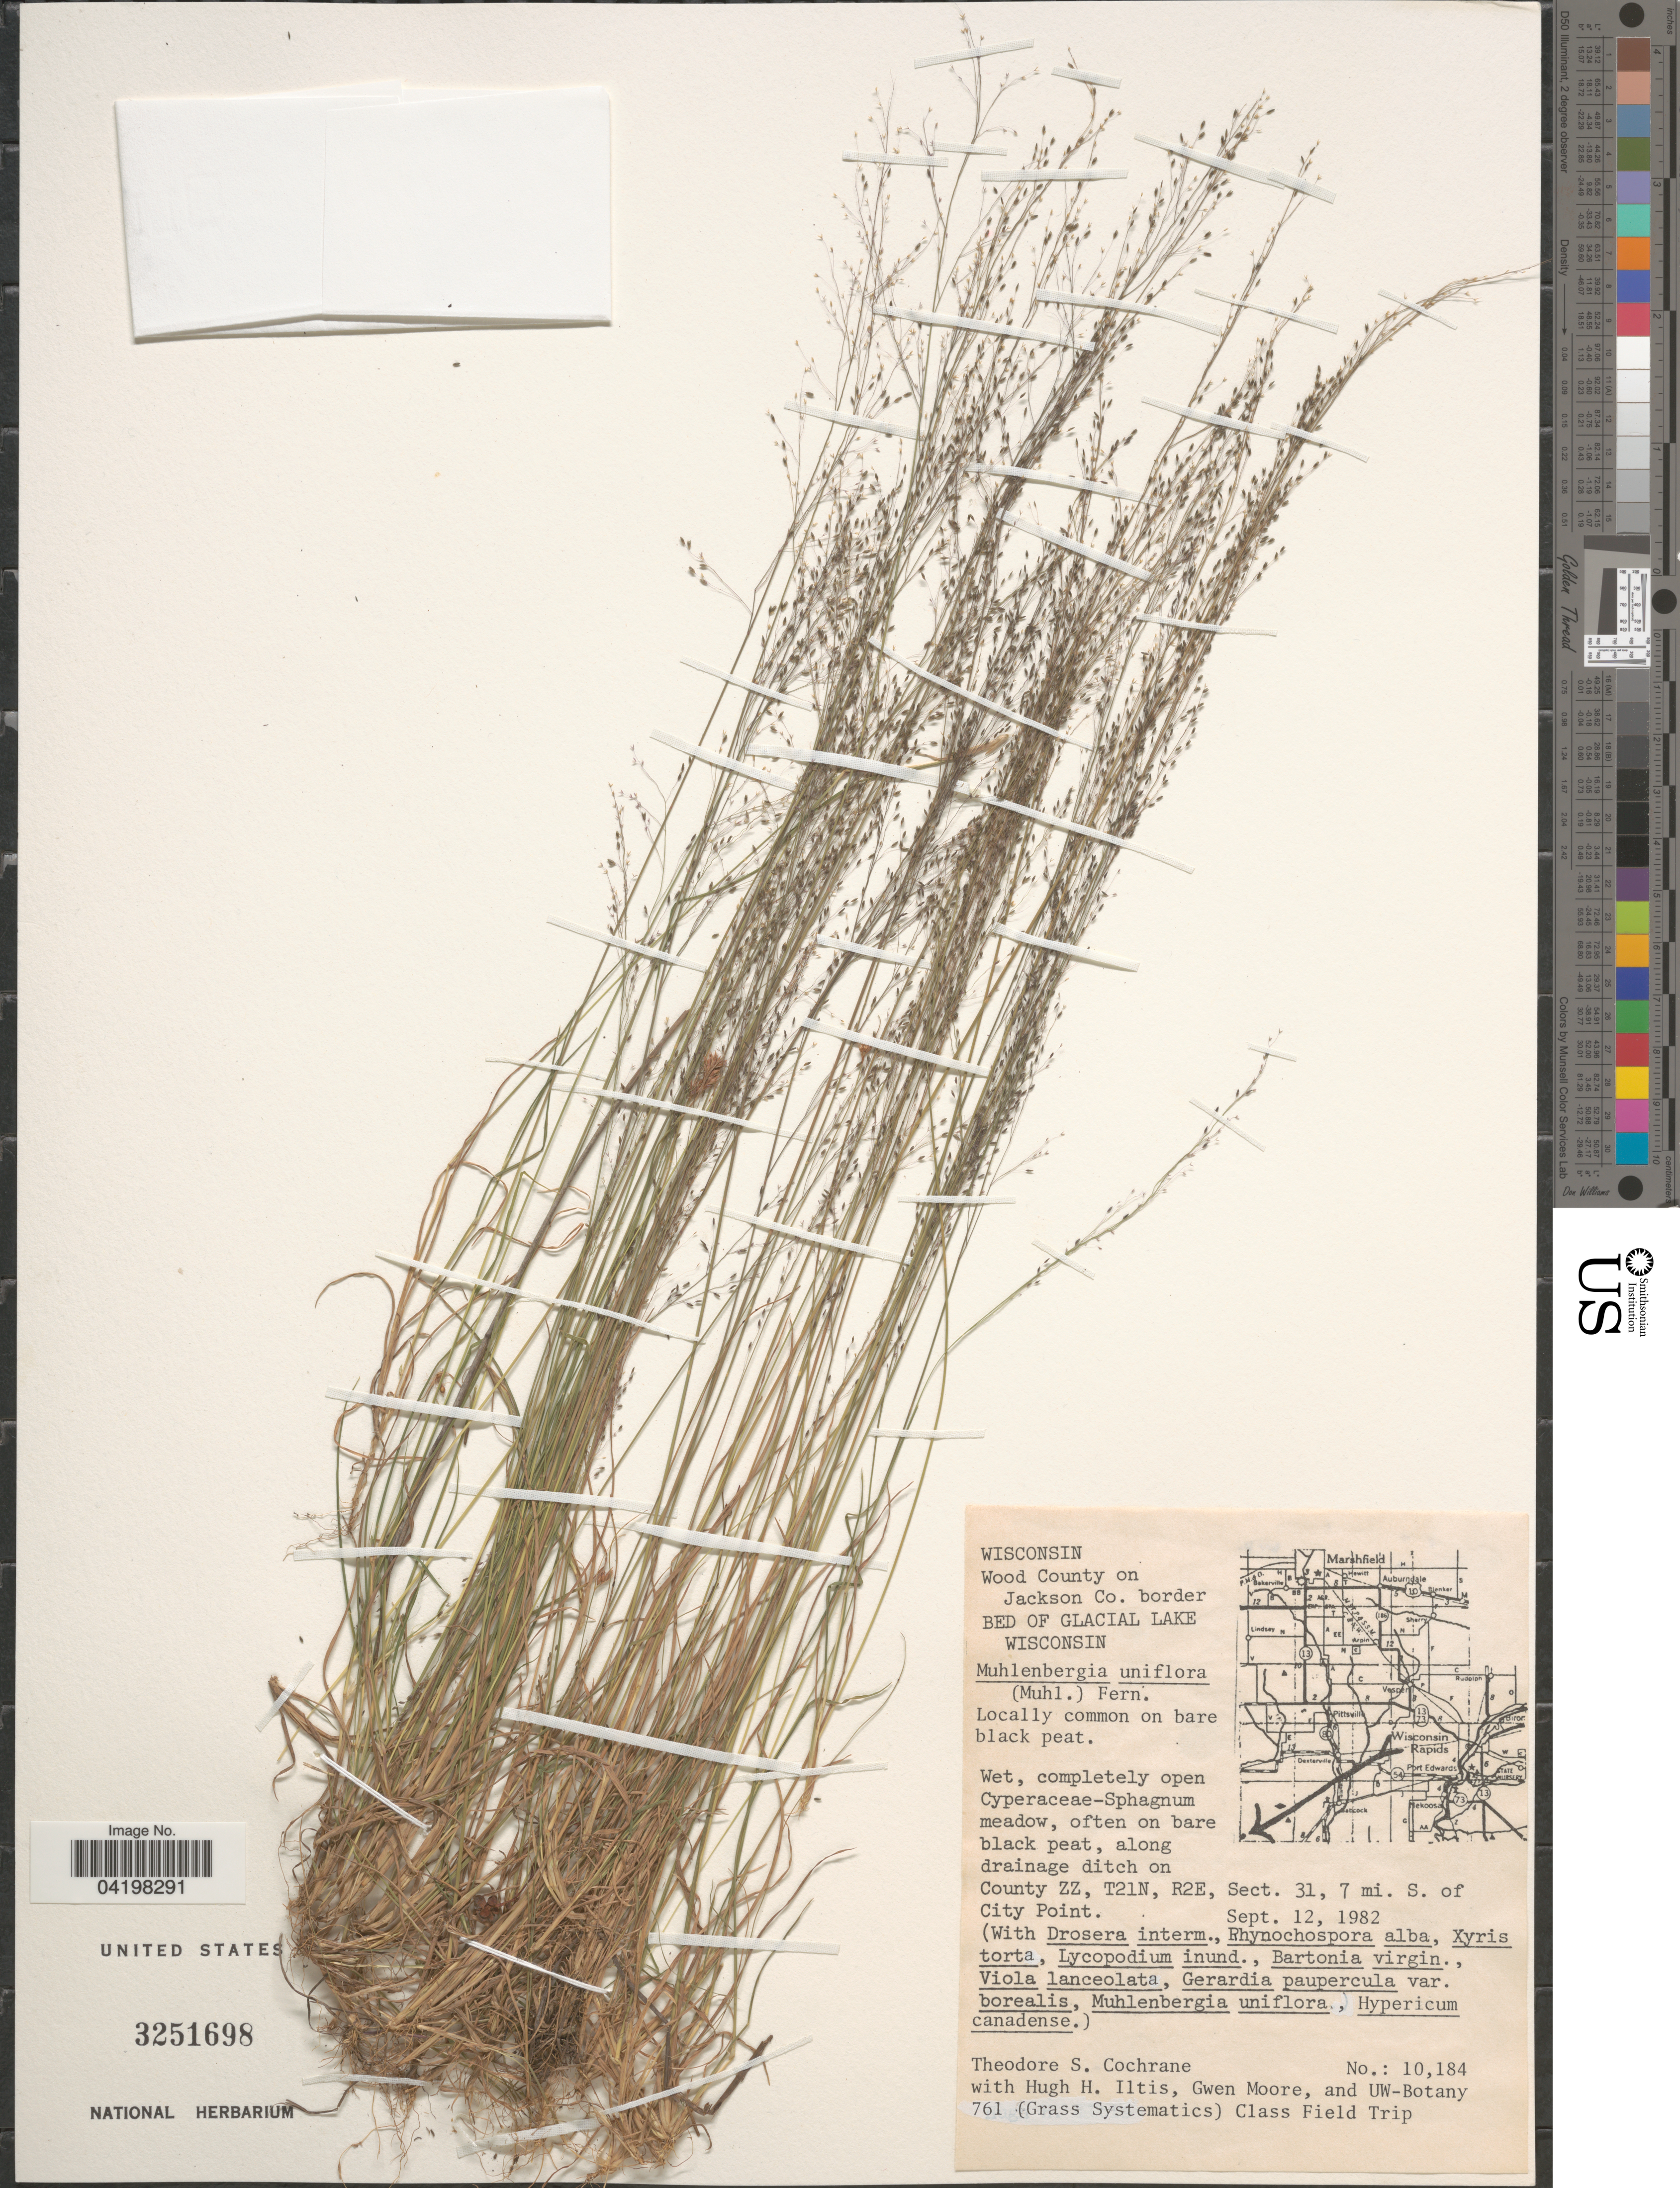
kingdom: Plantae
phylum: Tracheophyta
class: Liliopsida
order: Poales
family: Poaceae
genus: Muhlenbergia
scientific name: Muhlenbergia uniflora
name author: (Muhl.) Fernald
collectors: T. S. Cochrane, H. Iltis, G. Moore & UW-Botany 761 (Grass Systematics) class field trip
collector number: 10184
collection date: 1982-09-12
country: United States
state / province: Wisconsin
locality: Wood County on Jackson Co. border Bed of Glacial Lake. Locally common on bare black peat. Along drainage ditch on County ZZ, T21N, R2E, Sect. 31, 7 mi. S. of City Point.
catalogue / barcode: US 3251698